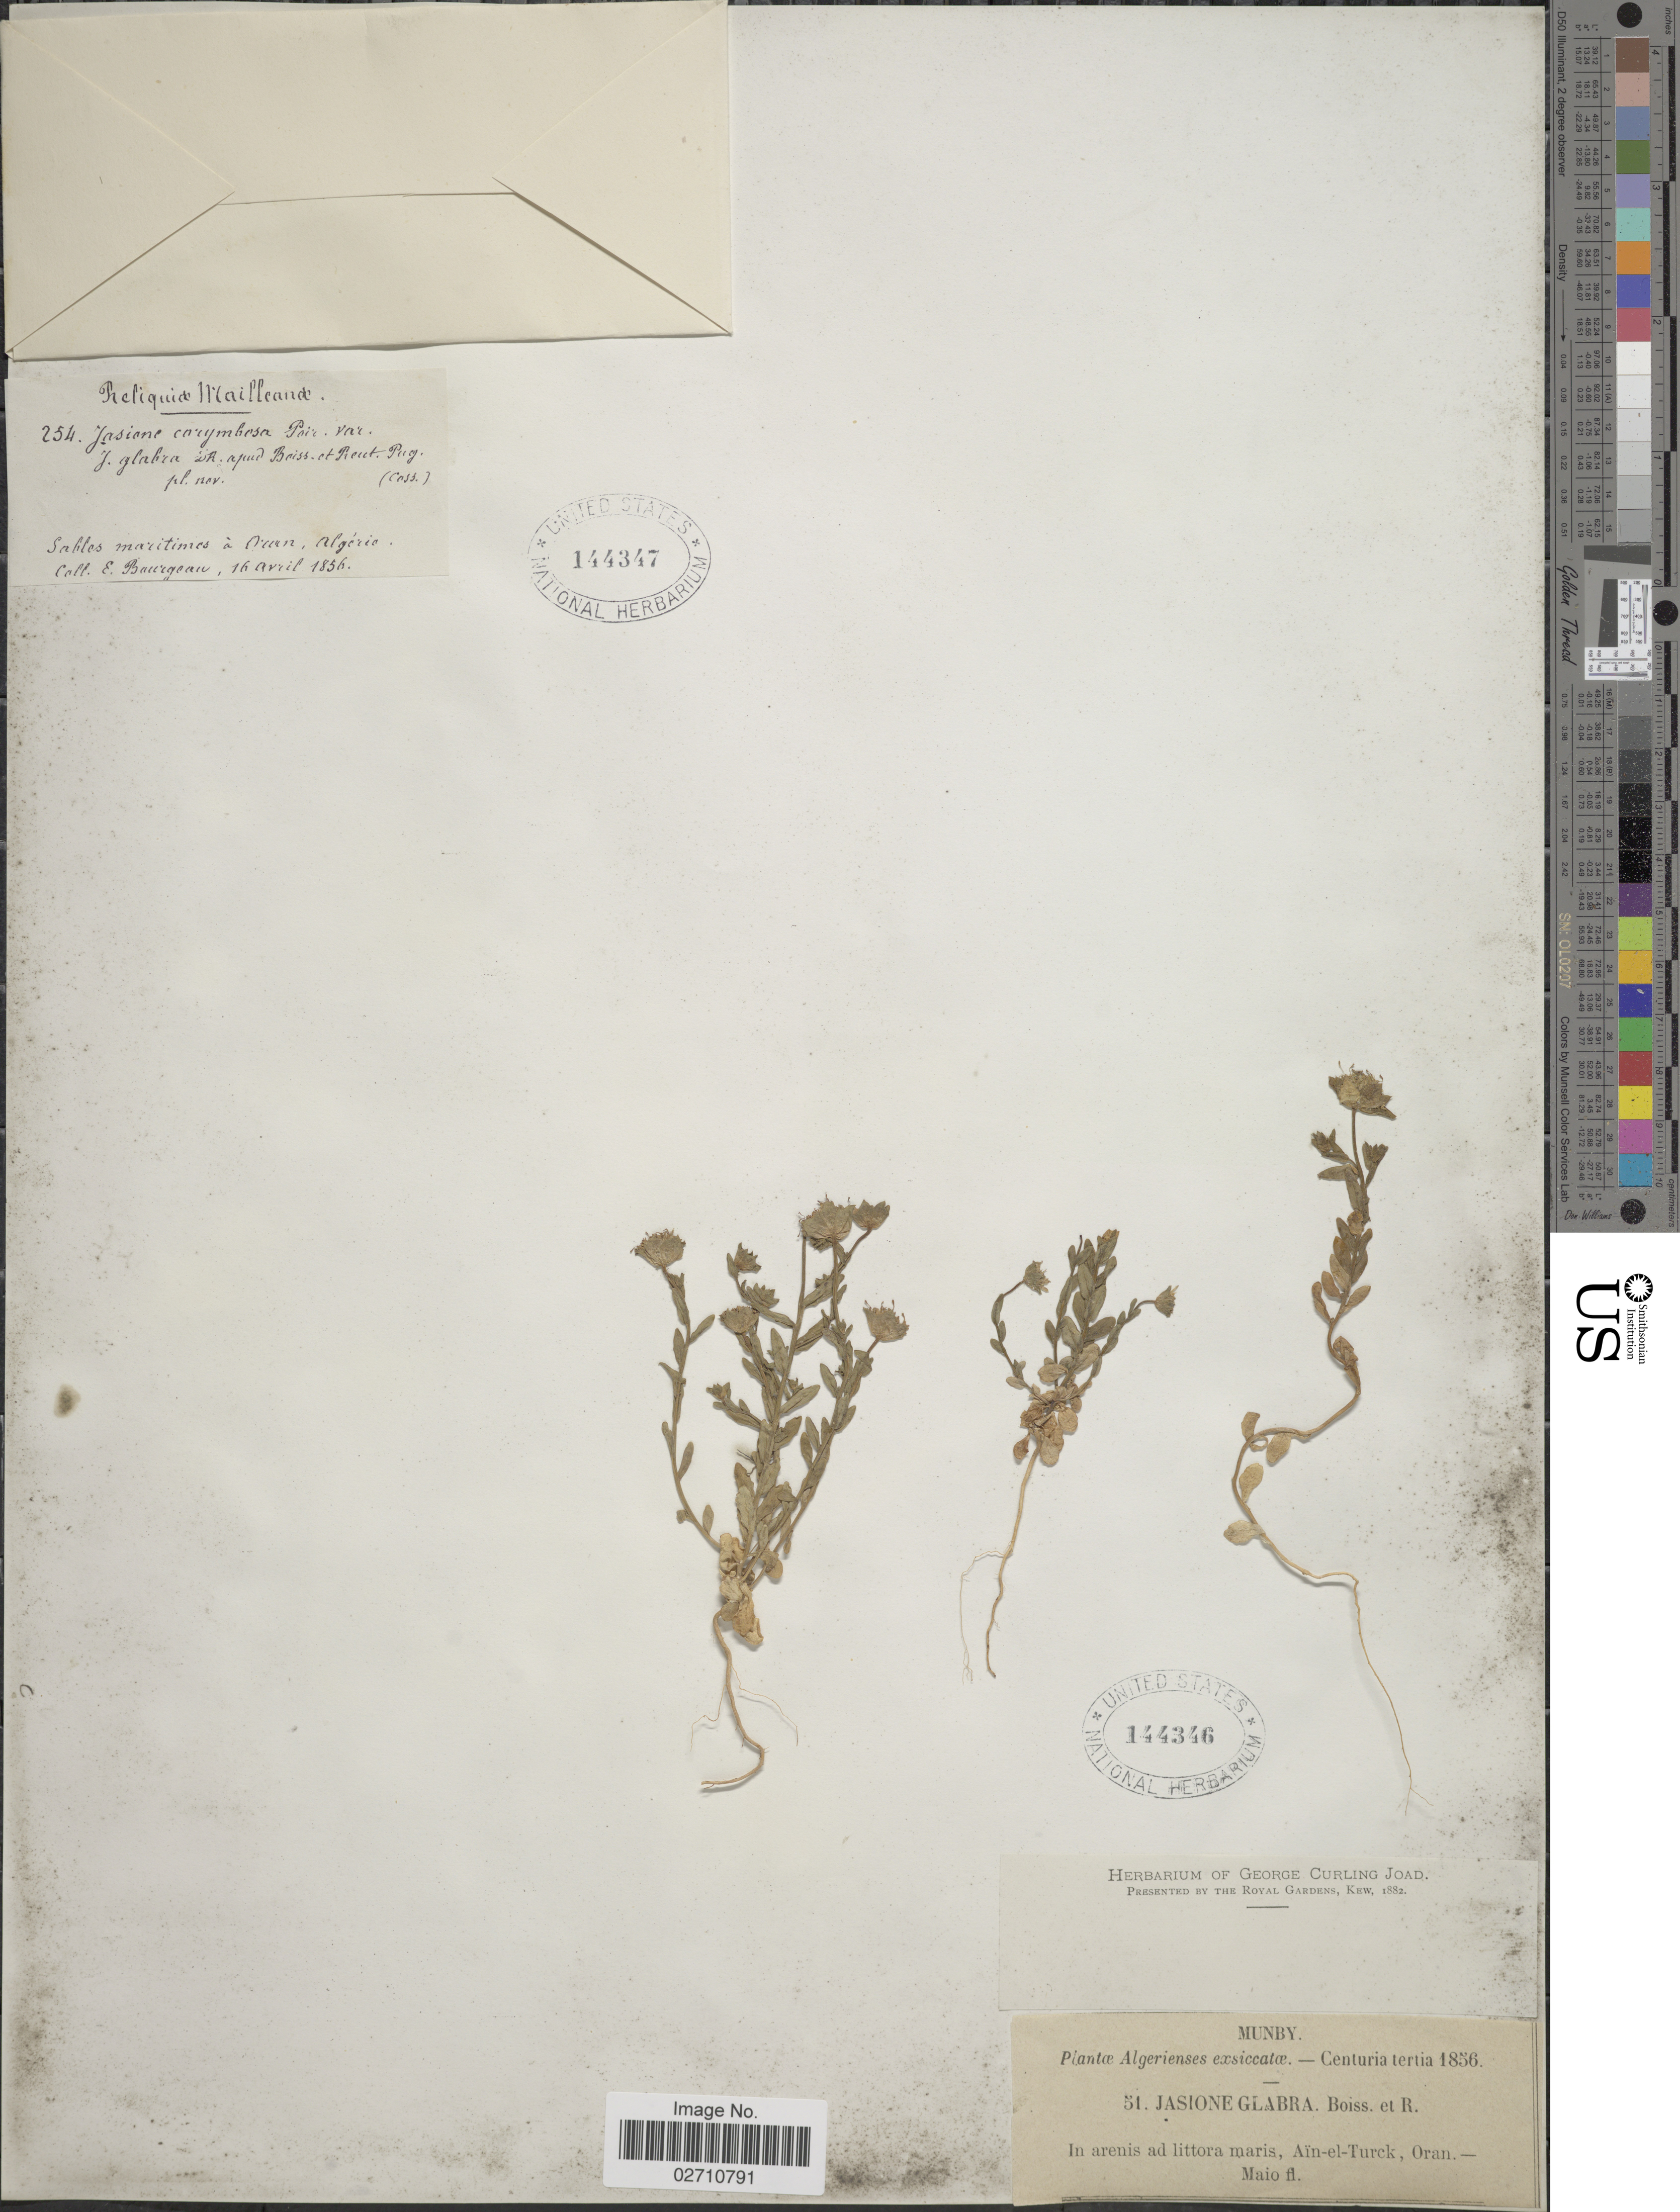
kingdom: Plantae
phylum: Tracheophyta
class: Magnoliopsida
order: Asterales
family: Campanulaceae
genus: Jasione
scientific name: Jasione glabra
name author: Durieu ex Boiss. & Reut.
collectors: E. Bourgeau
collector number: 254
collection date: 1856-04-16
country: Algeria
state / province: Oran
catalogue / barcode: US 144347-2